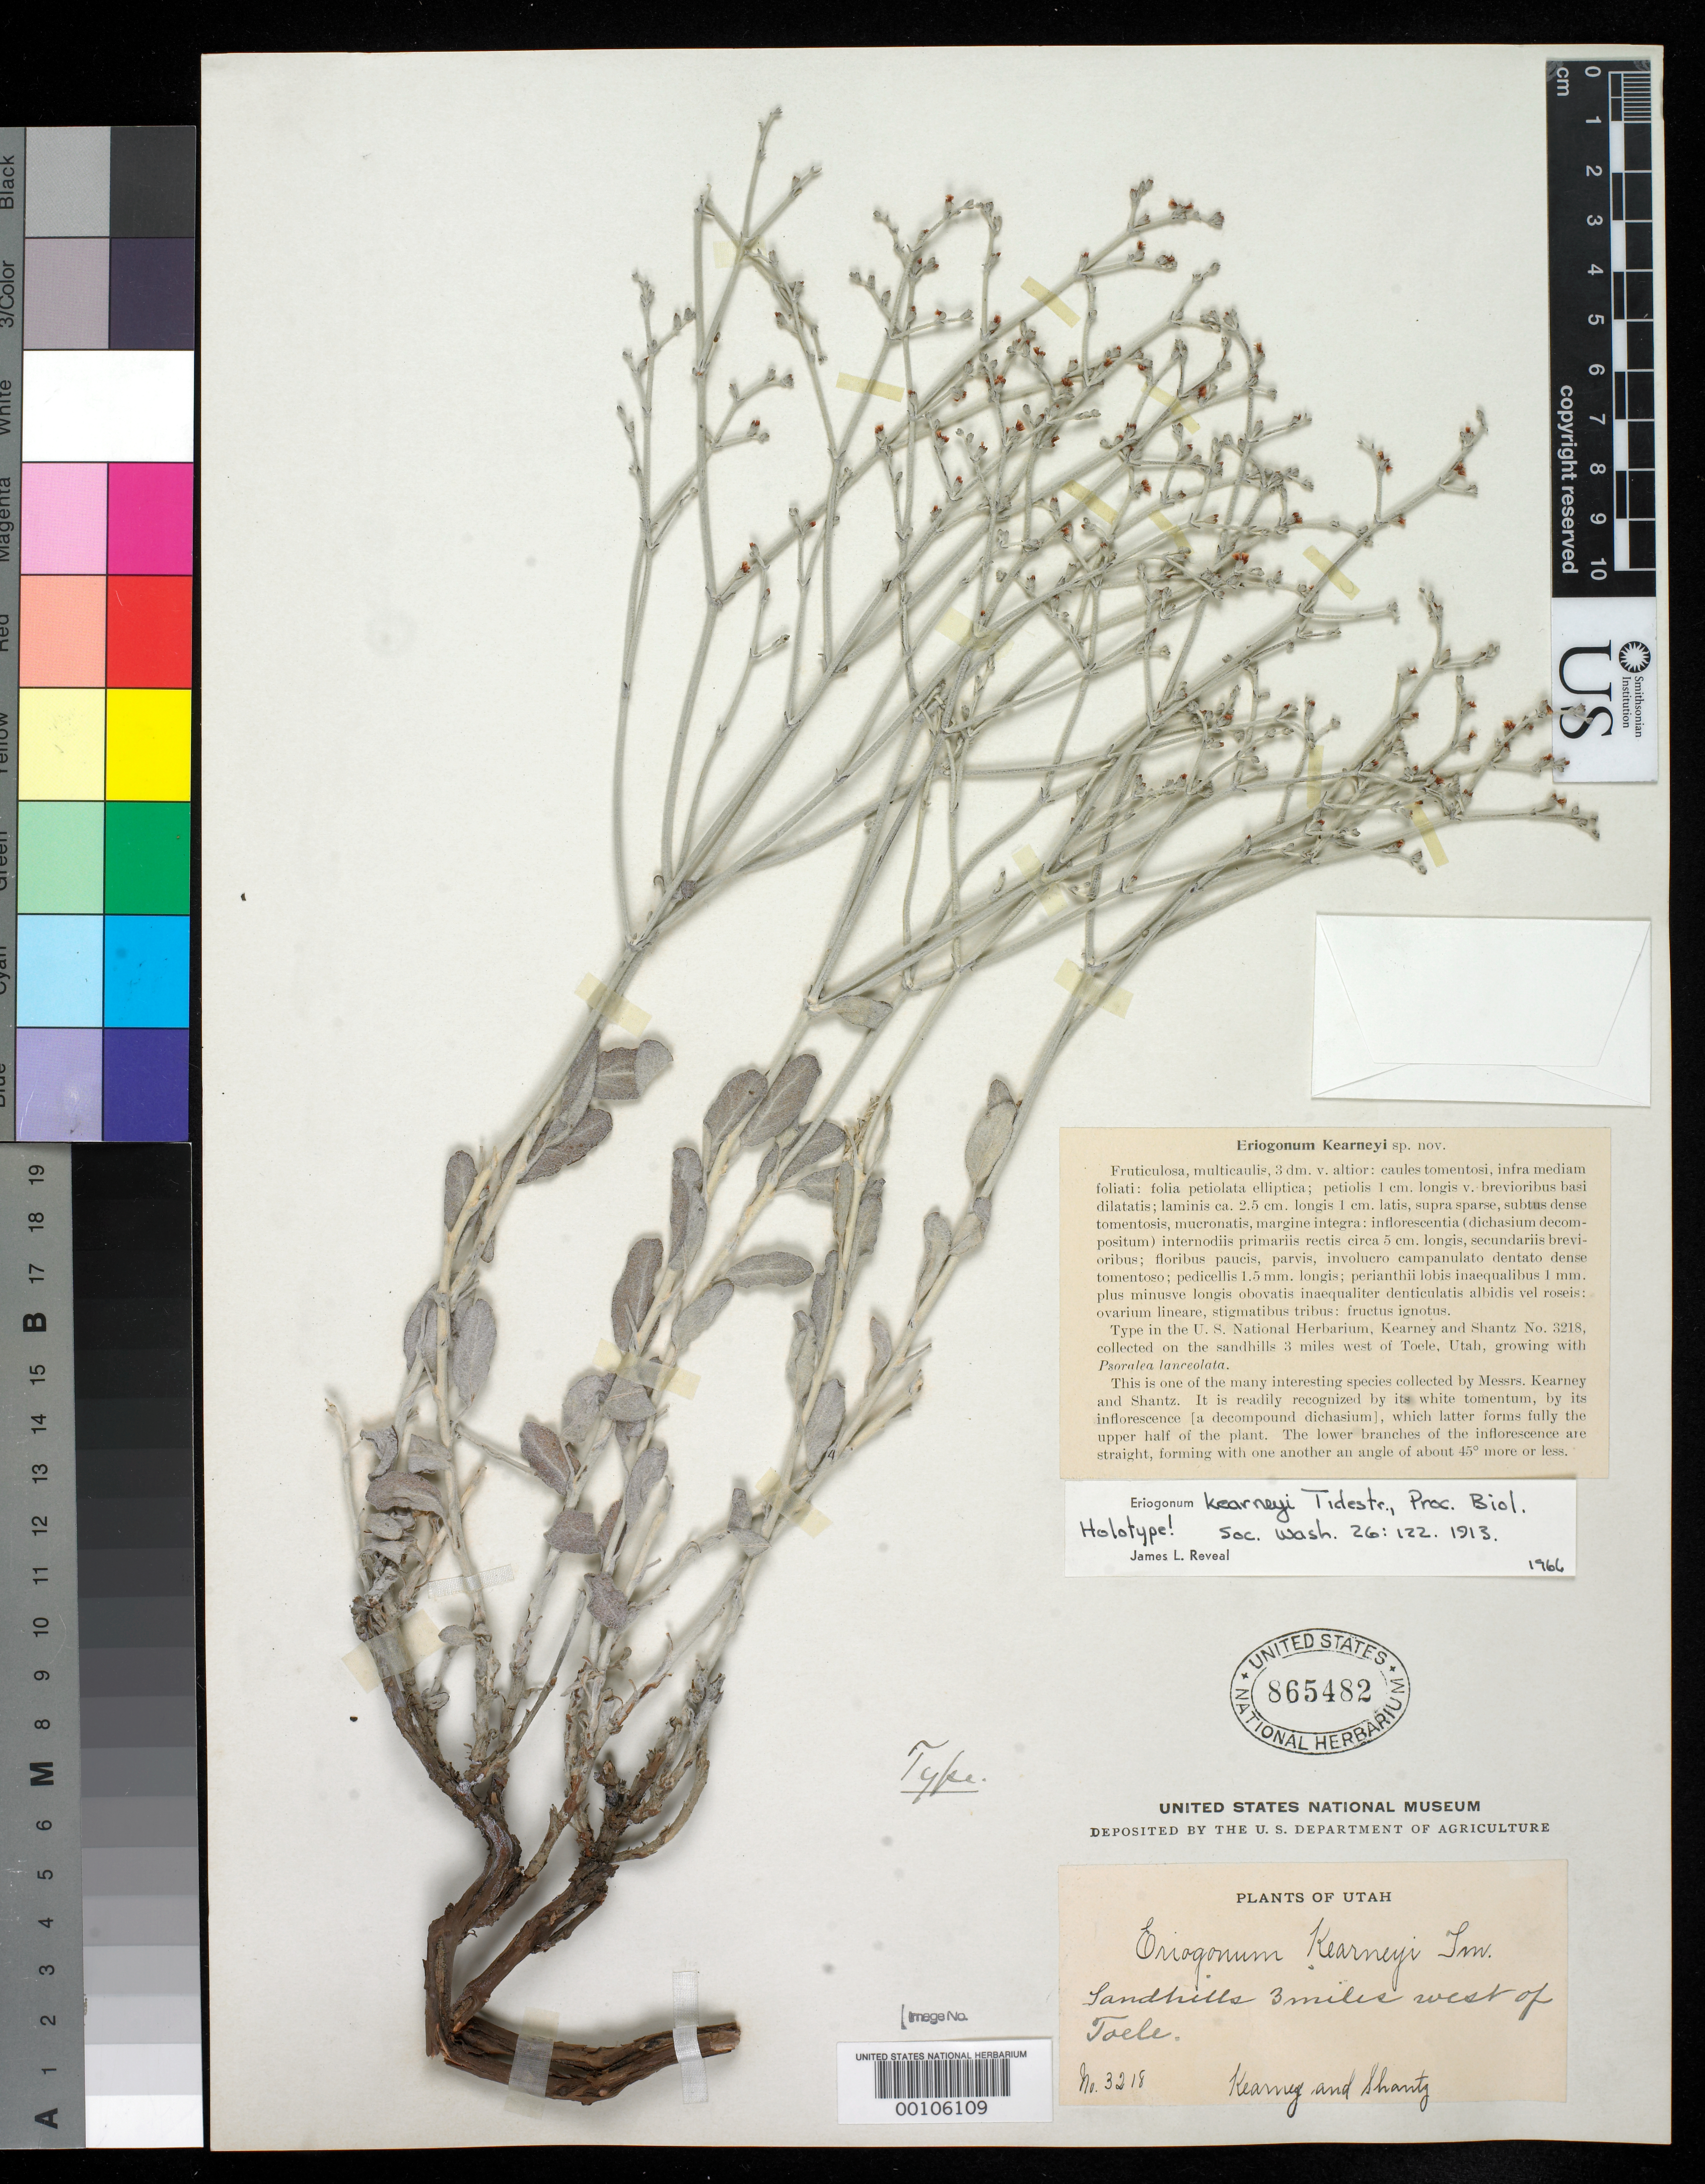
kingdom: Plantae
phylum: Tracheophyta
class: Magnoliopsida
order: Caryophyllales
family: Polygonaceae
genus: Eriogonum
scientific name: Eriogonum kearneyi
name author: Tidestr.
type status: Isotype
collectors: T. H. Kearney & H. Shantz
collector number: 3218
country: United States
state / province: Utah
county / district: Tooele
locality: West of Tooele.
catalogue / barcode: US 865482